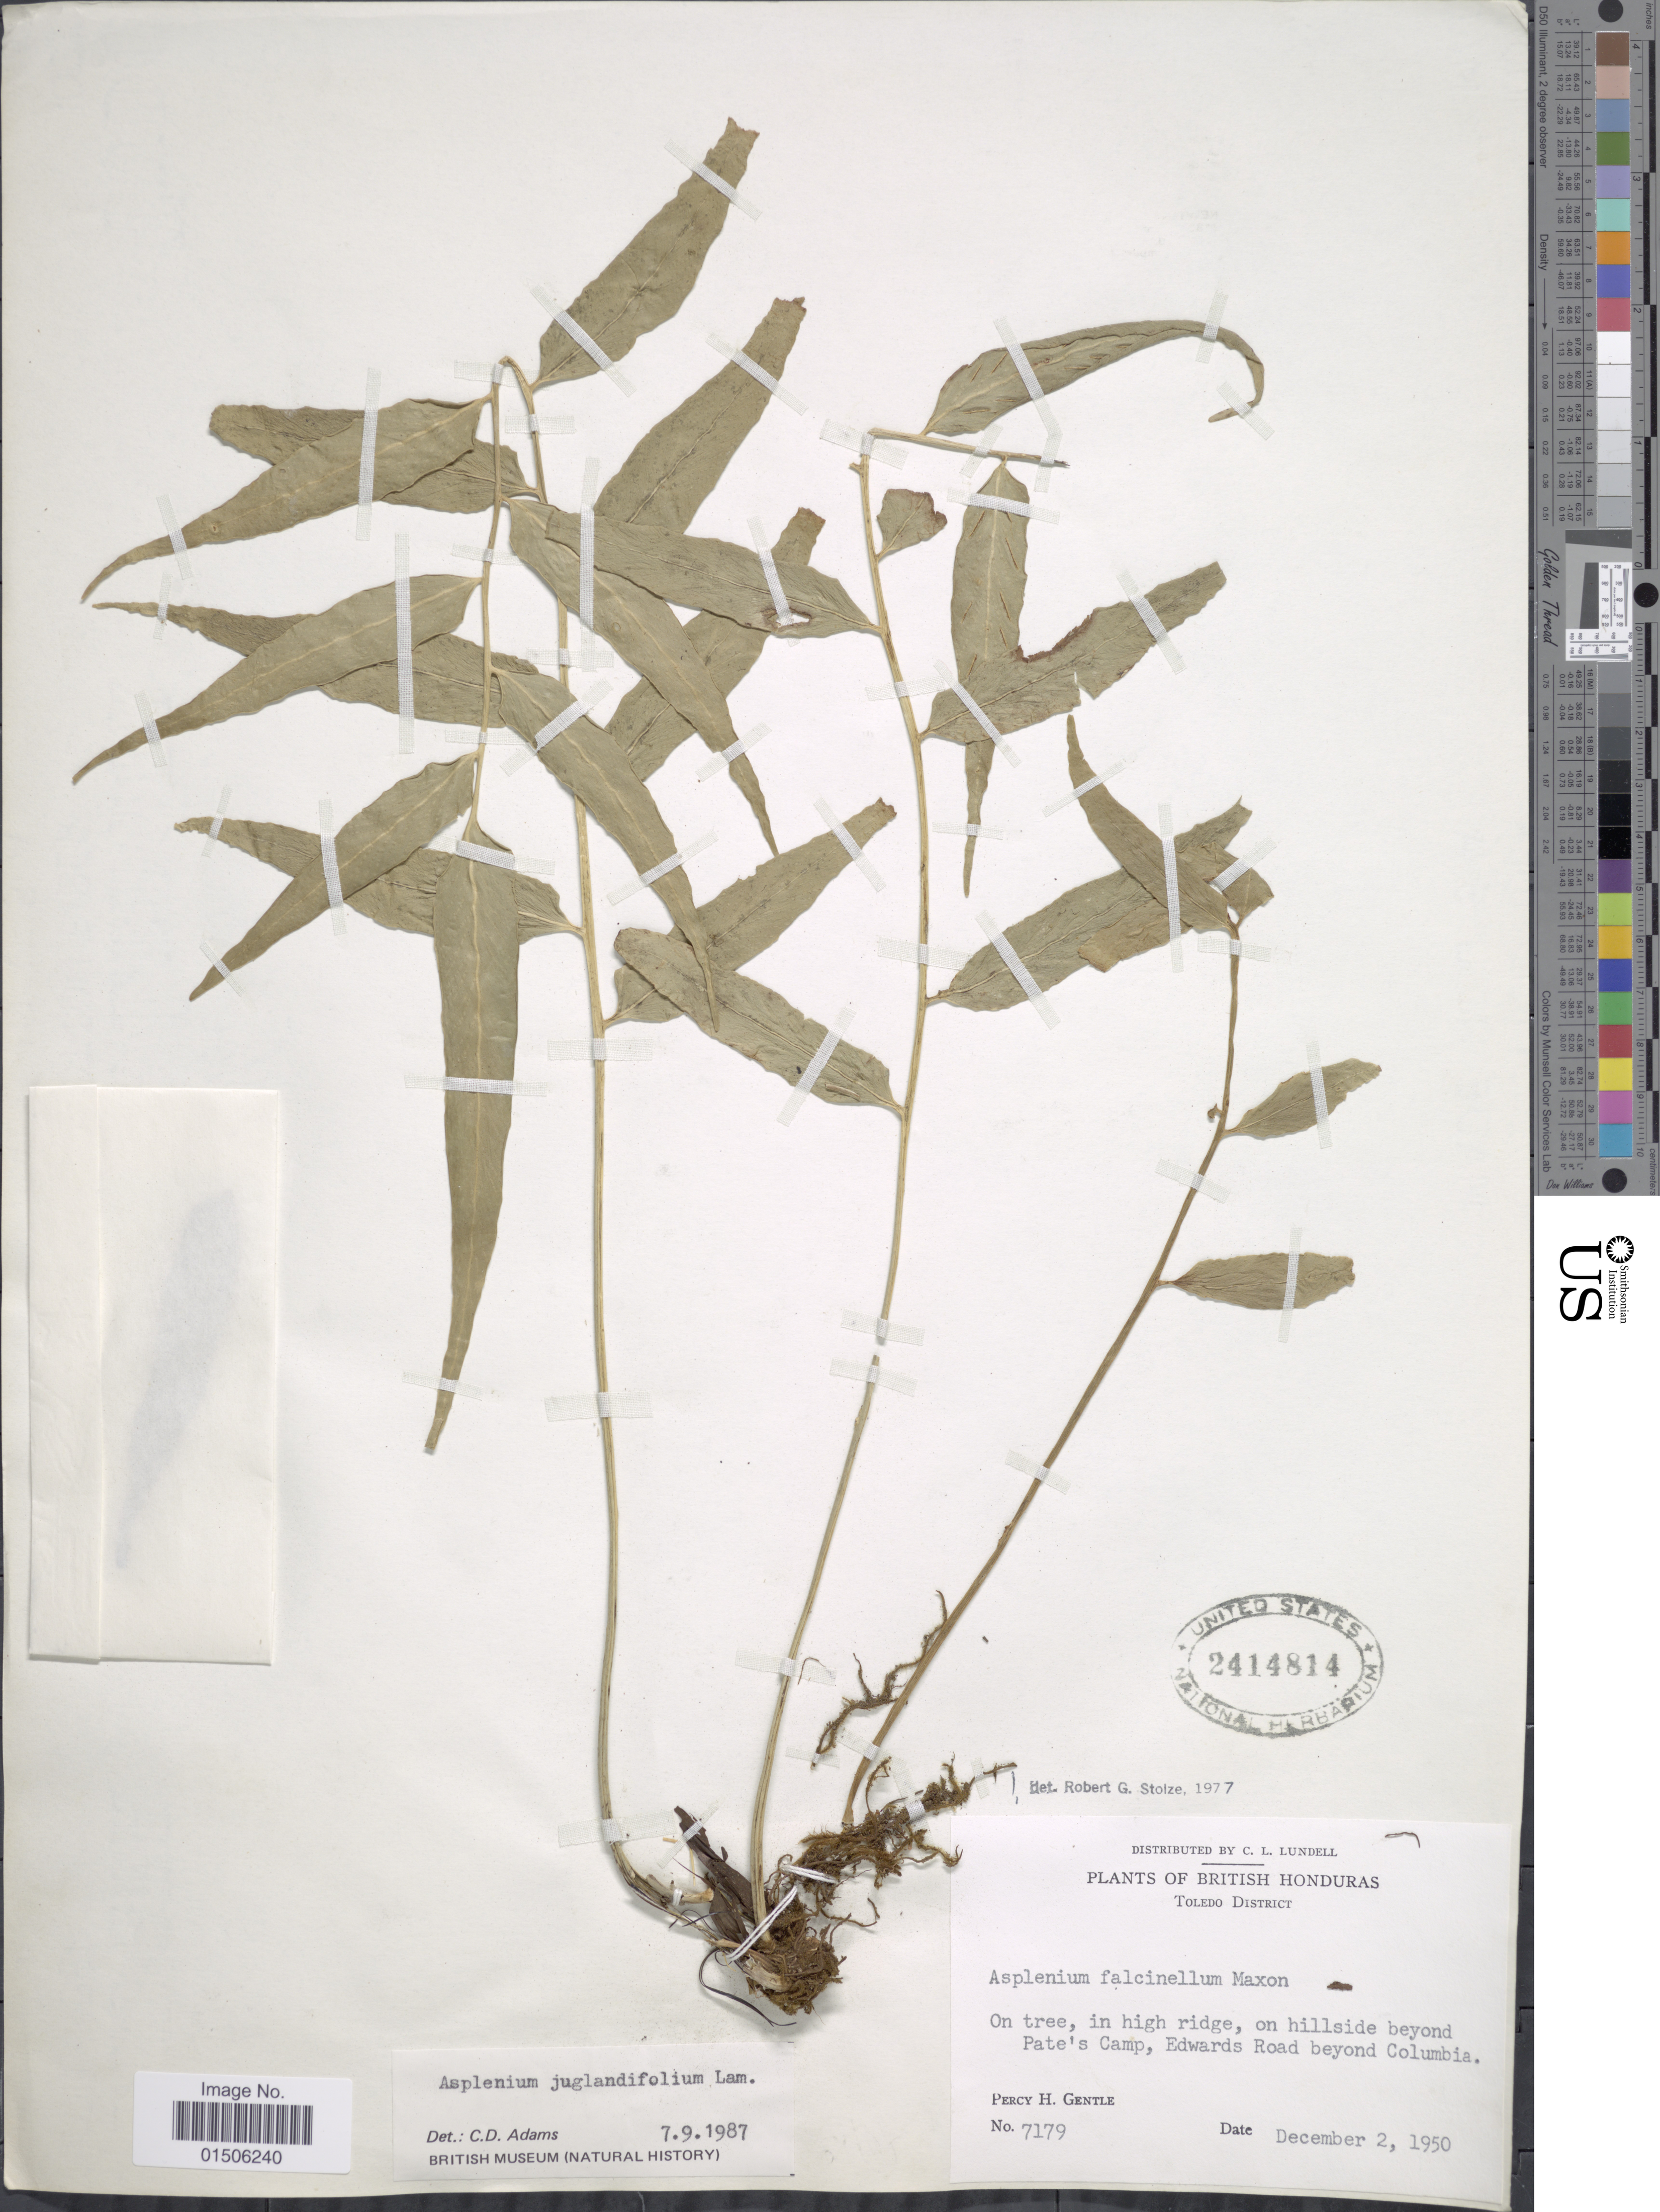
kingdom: Plantae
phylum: Tracheophyta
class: Polypodiopsida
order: Polypodiales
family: Aspleniaceae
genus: Asplenium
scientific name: Asplenium falcinellum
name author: Maxon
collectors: P. H. Gentle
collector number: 7179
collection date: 1950-12-02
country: Belize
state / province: Toledo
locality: British Honduras, Toledo District, On tree, in high ridge, on hillside beyond Pate's Camp, Edwards Road beyond Columbia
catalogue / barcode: US 2414814